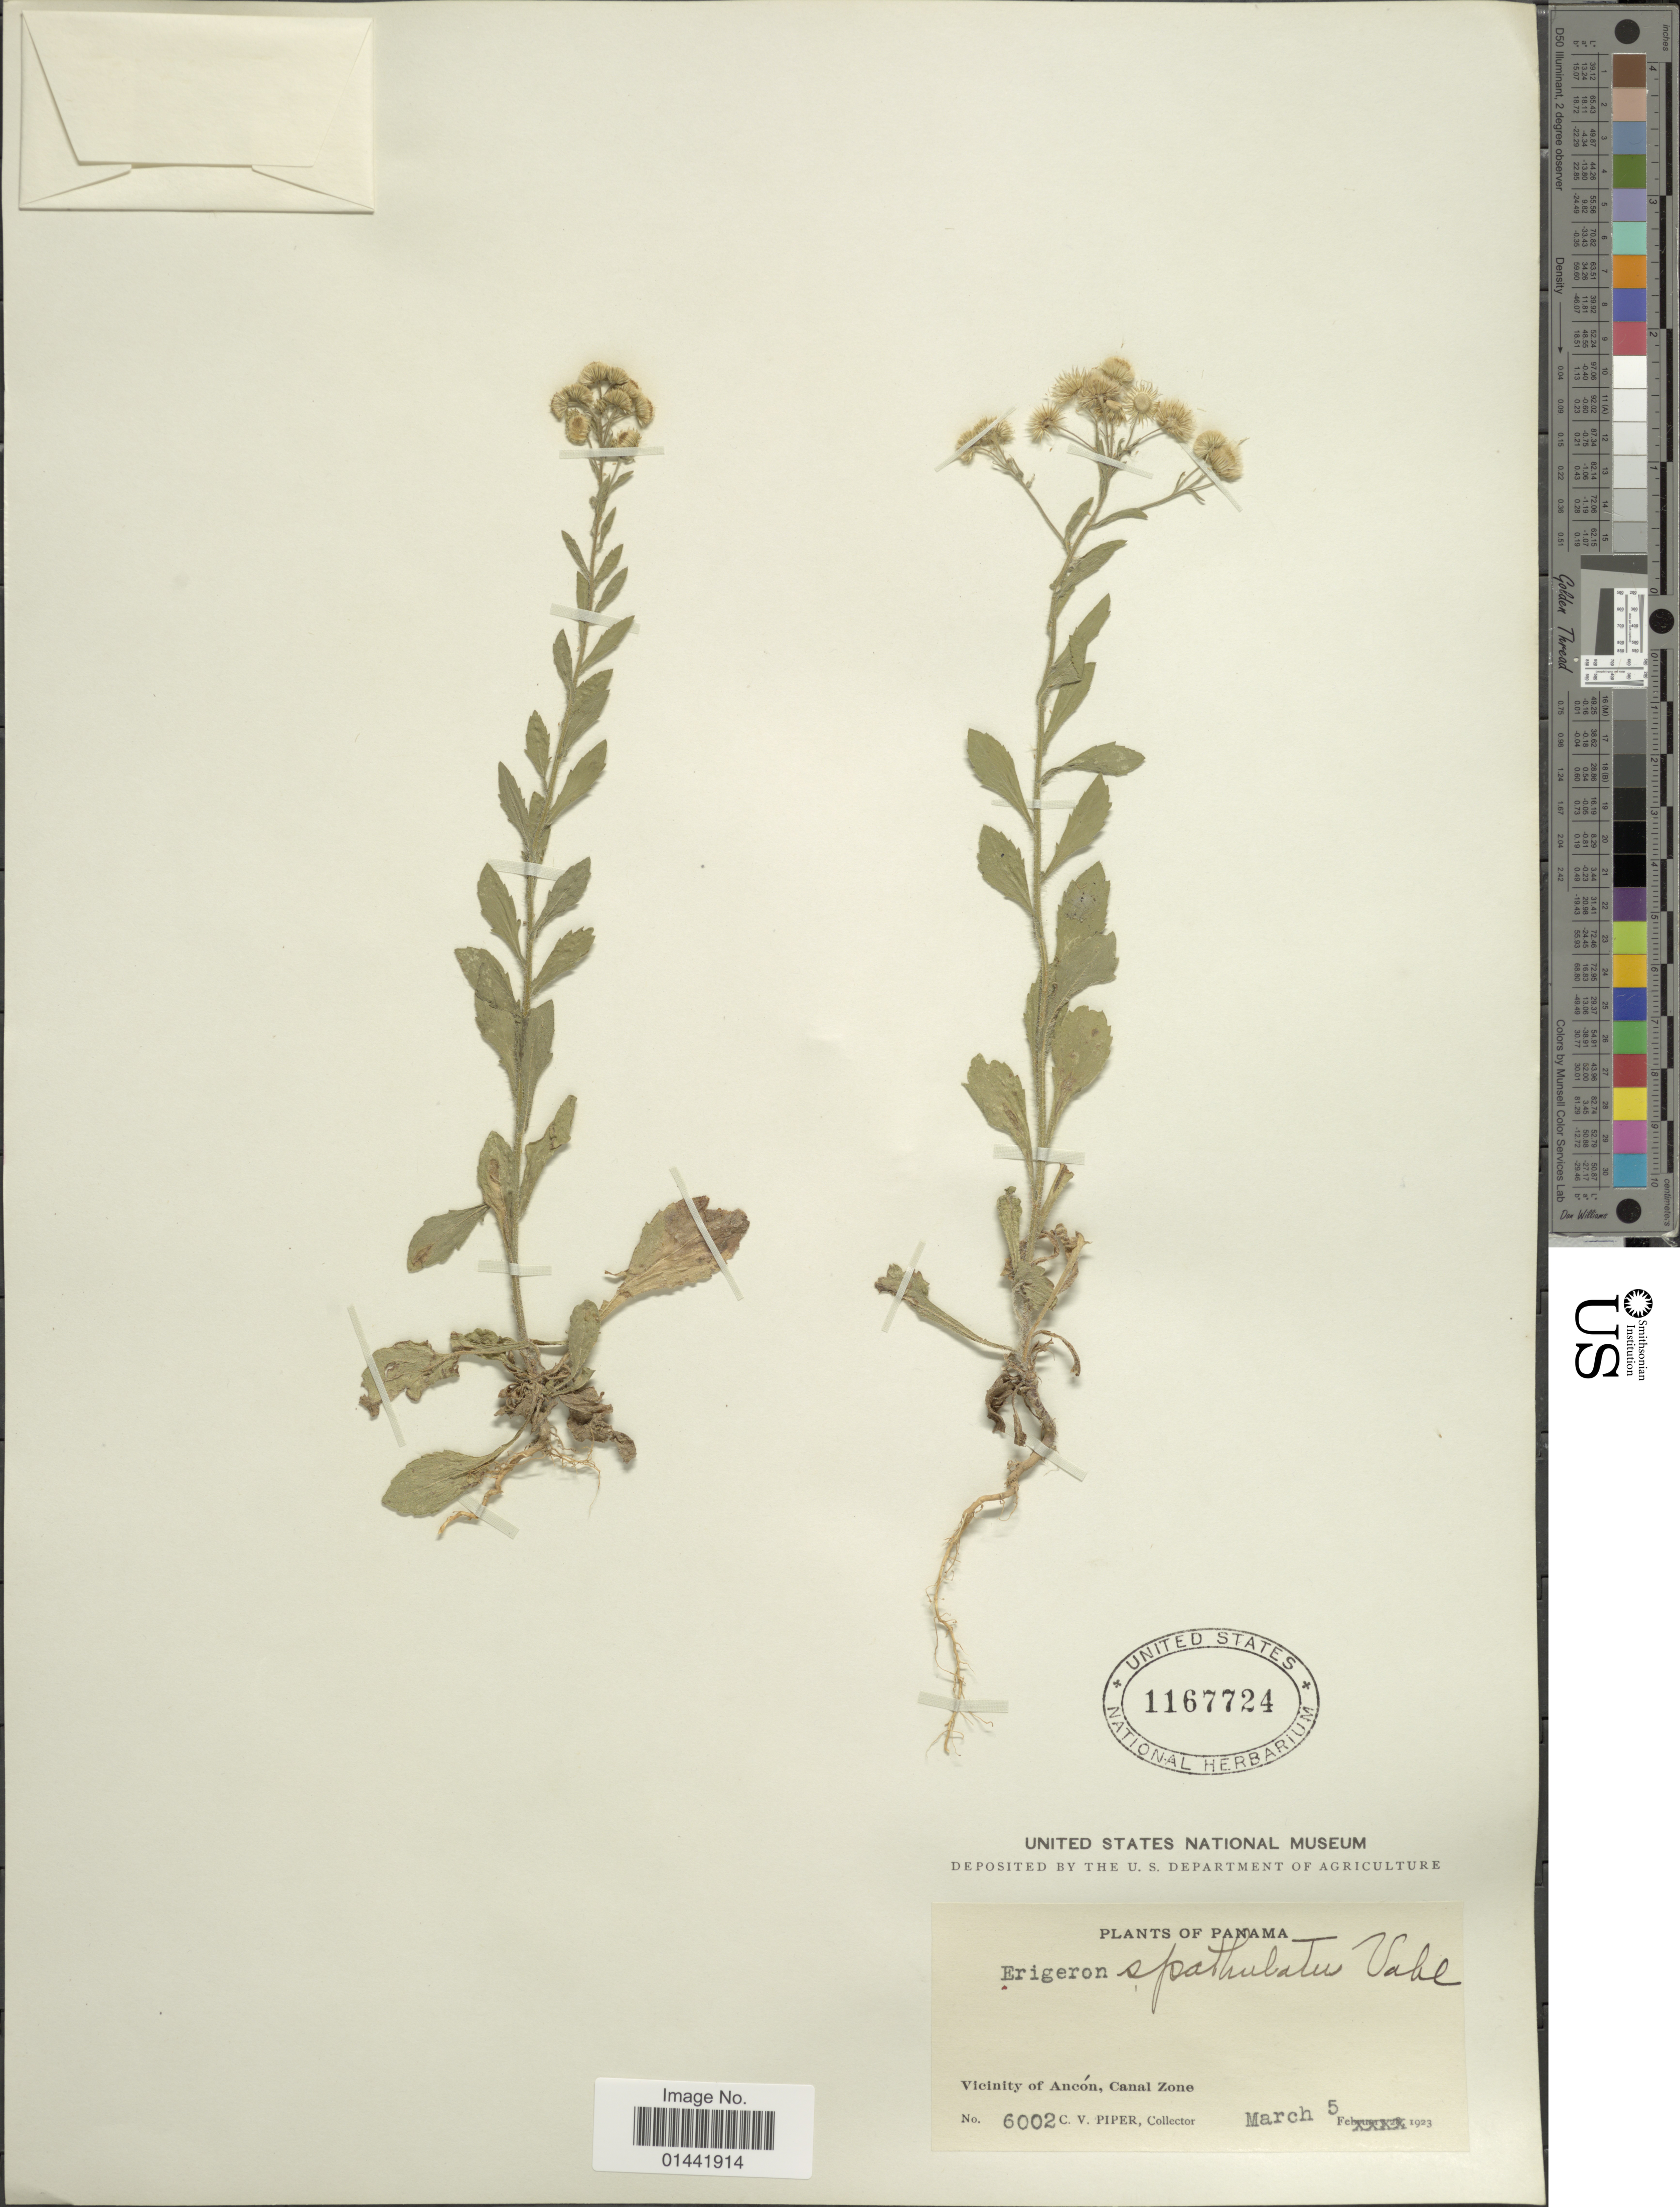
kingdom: Plantae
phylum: Tracheophyta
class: Magnoliopsida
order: Asterales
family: Asteraceae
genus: Erigeron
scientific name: Erigeron spathulatus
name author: Vahl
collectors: C. V. Piper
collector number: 6002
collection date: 1923-03-05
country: Panama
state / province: Colón / Panamá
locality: Vicinity of Ancón, Canal Zone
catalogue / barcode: US 1167724